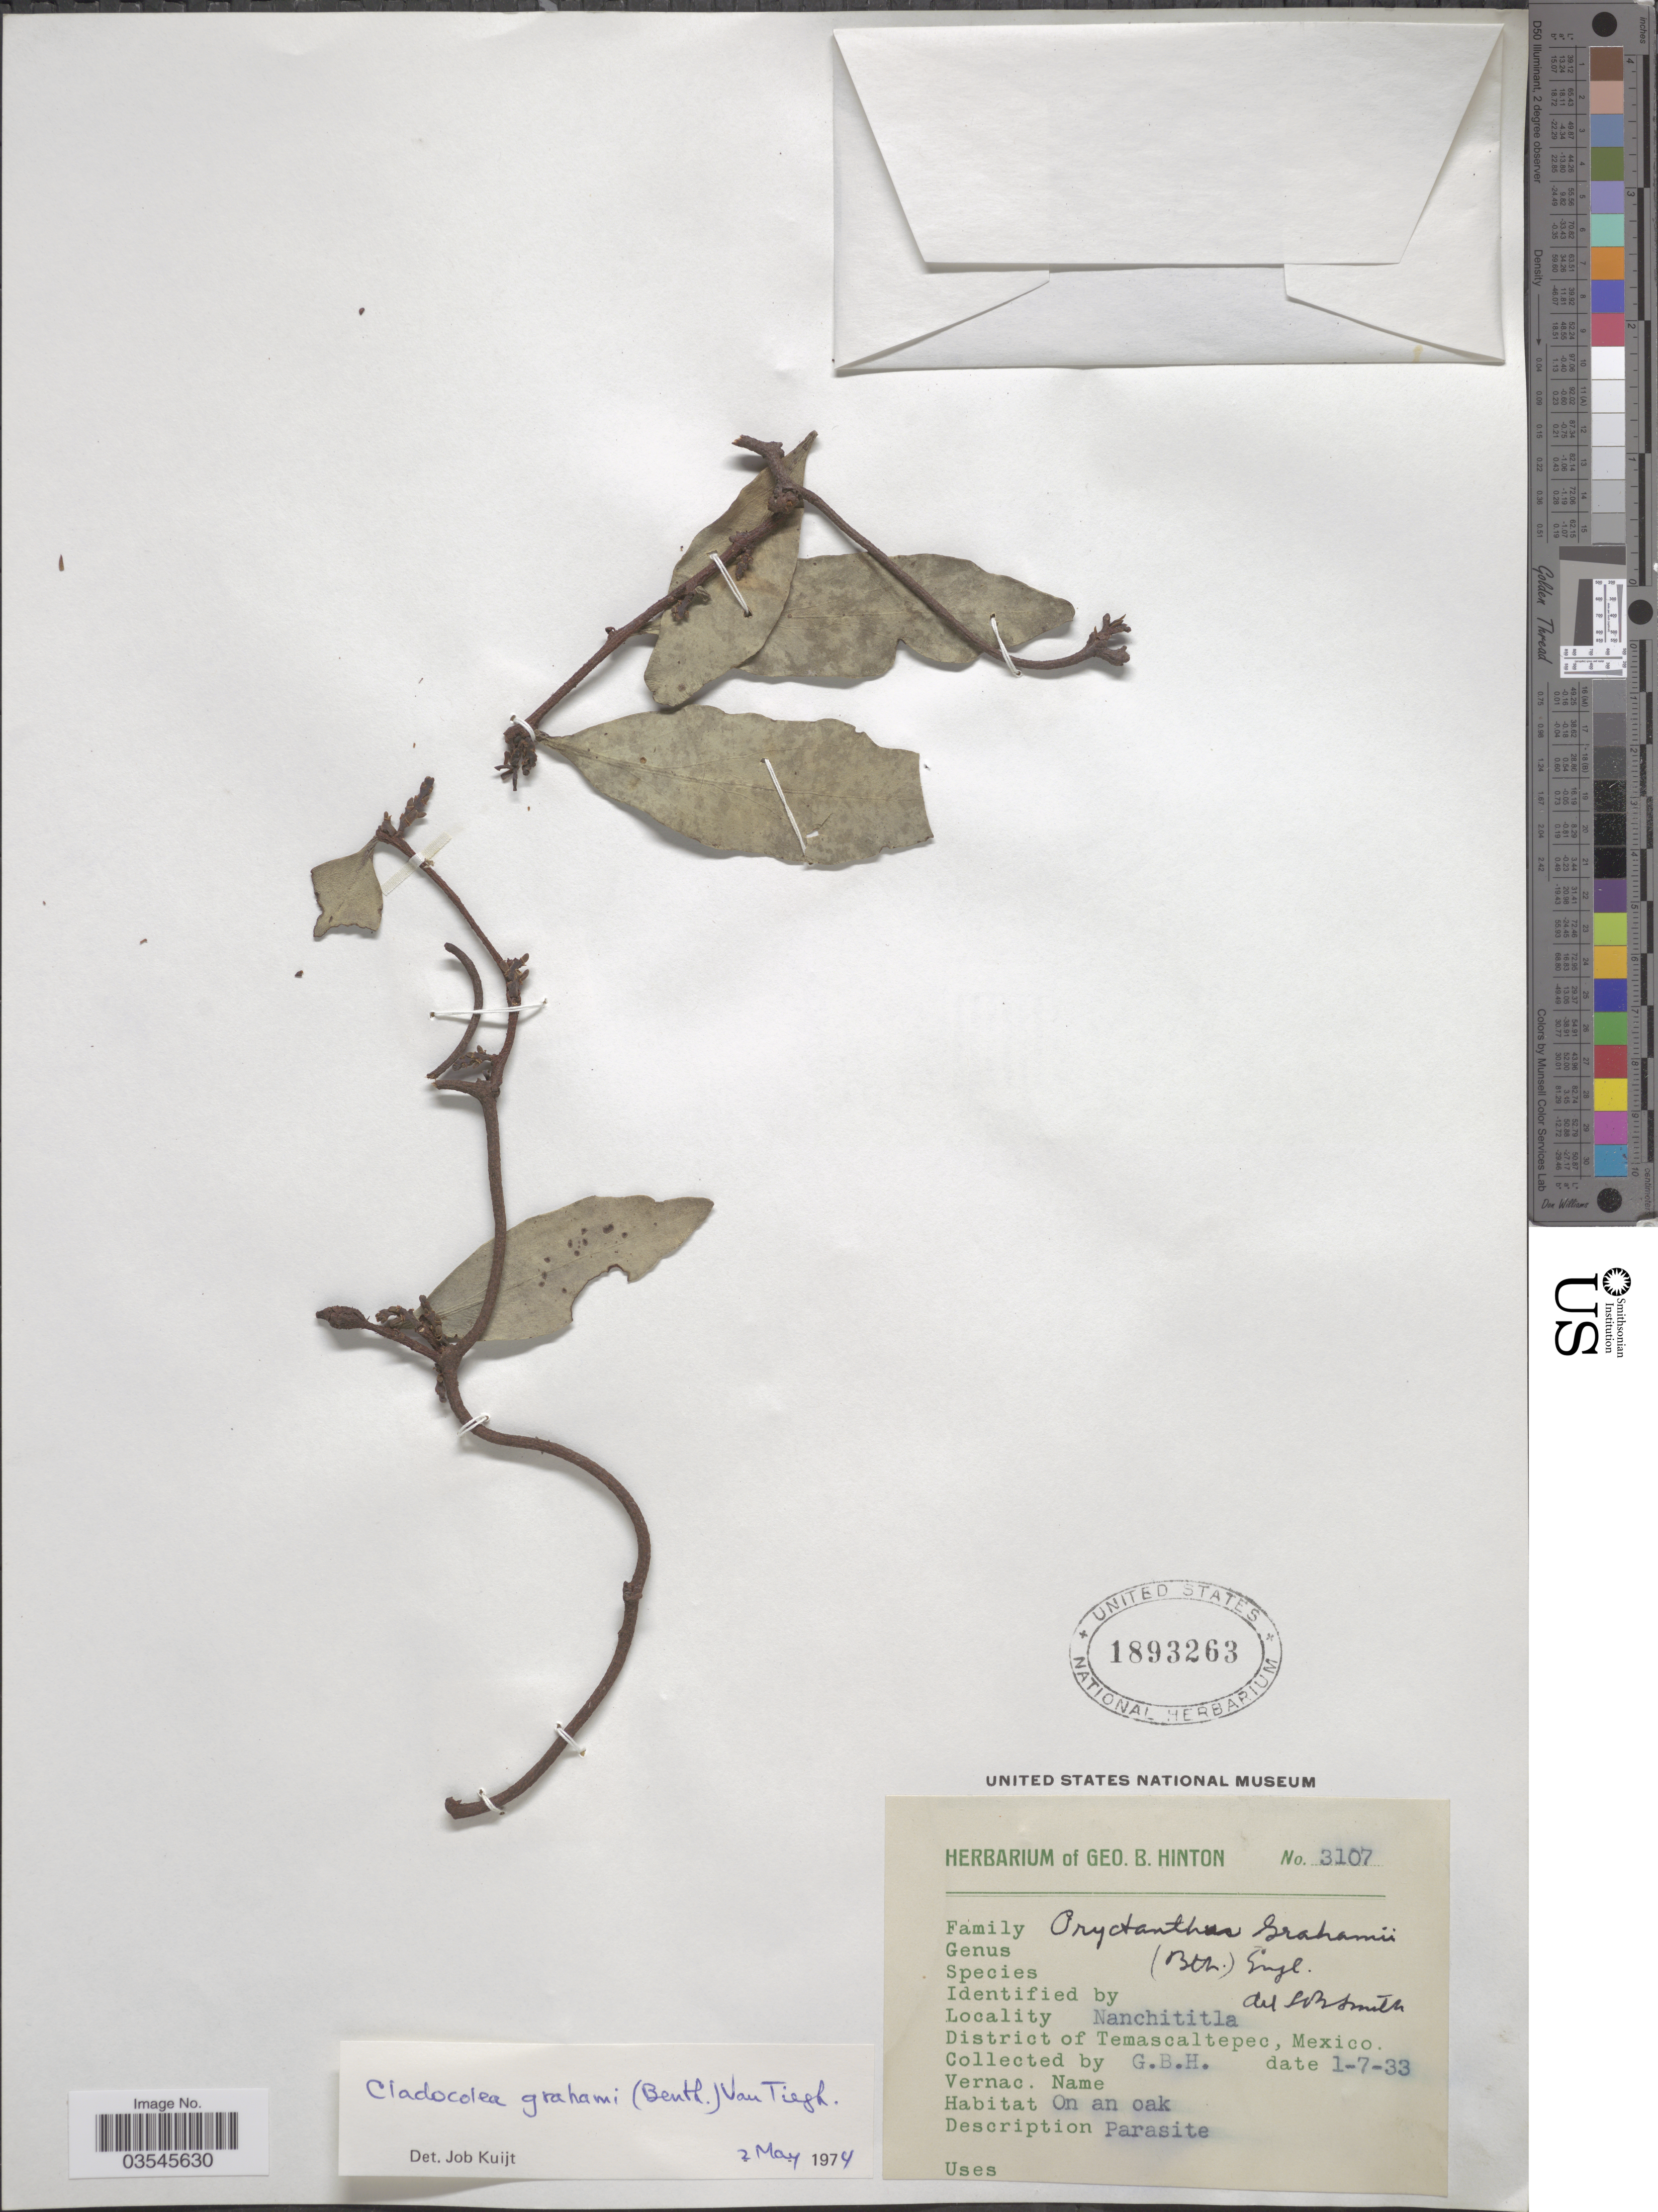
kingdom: Plantae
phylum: Tracheophyta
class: Magnoliopsida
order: Santalales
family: Loranthaceae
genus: Cladocolea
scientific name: Cladocolea grahamii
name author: (Benth.) Tiegh.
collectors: G. B. Hinton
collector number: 3107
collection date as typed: Transcribed d/m/y: 1/7/33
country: Mexico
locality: Nanchititla, District of Temascaltepec.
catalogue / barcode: US 1893263